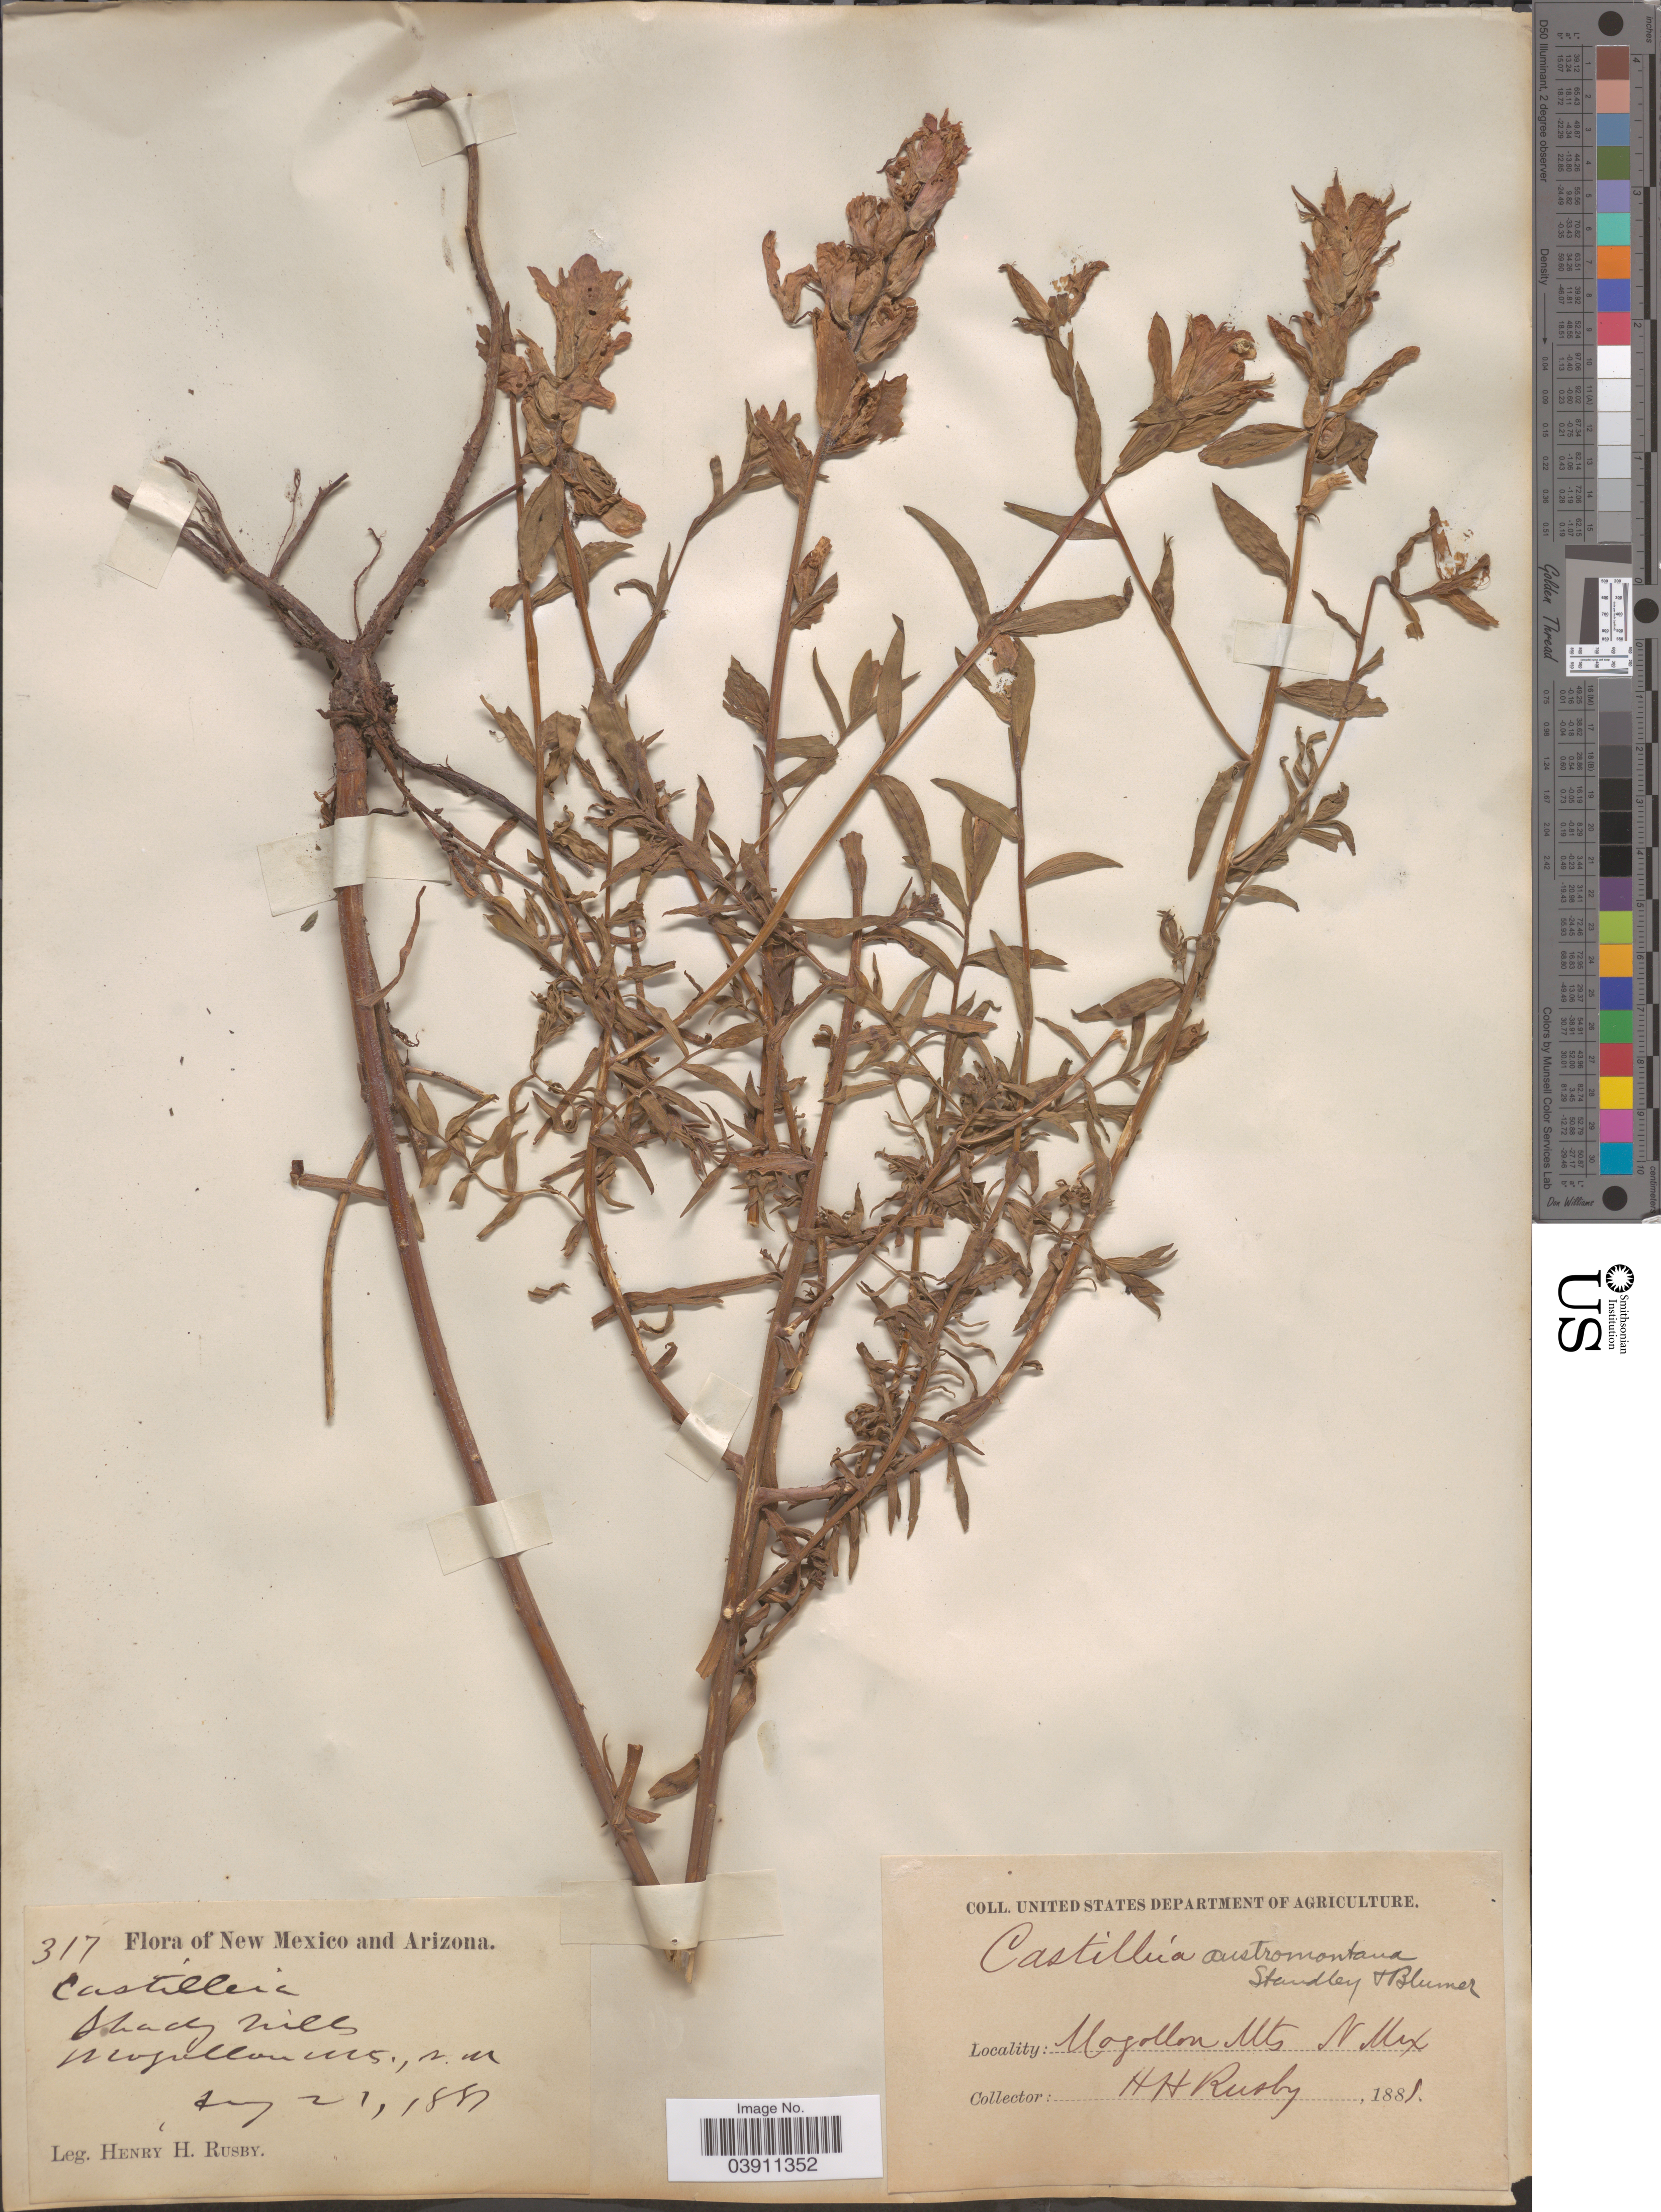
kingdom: Plantae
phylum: Tracheophyta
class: Magnoliopsida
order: Lamiales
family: Orobanchaceae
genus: Castilleja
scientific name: Castilleja austromontana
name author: Standl. & Blumer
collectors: H. H. Rusby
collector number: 317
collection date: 1881-08-21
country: United States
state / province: New Mexico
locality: Mogollon Mts.